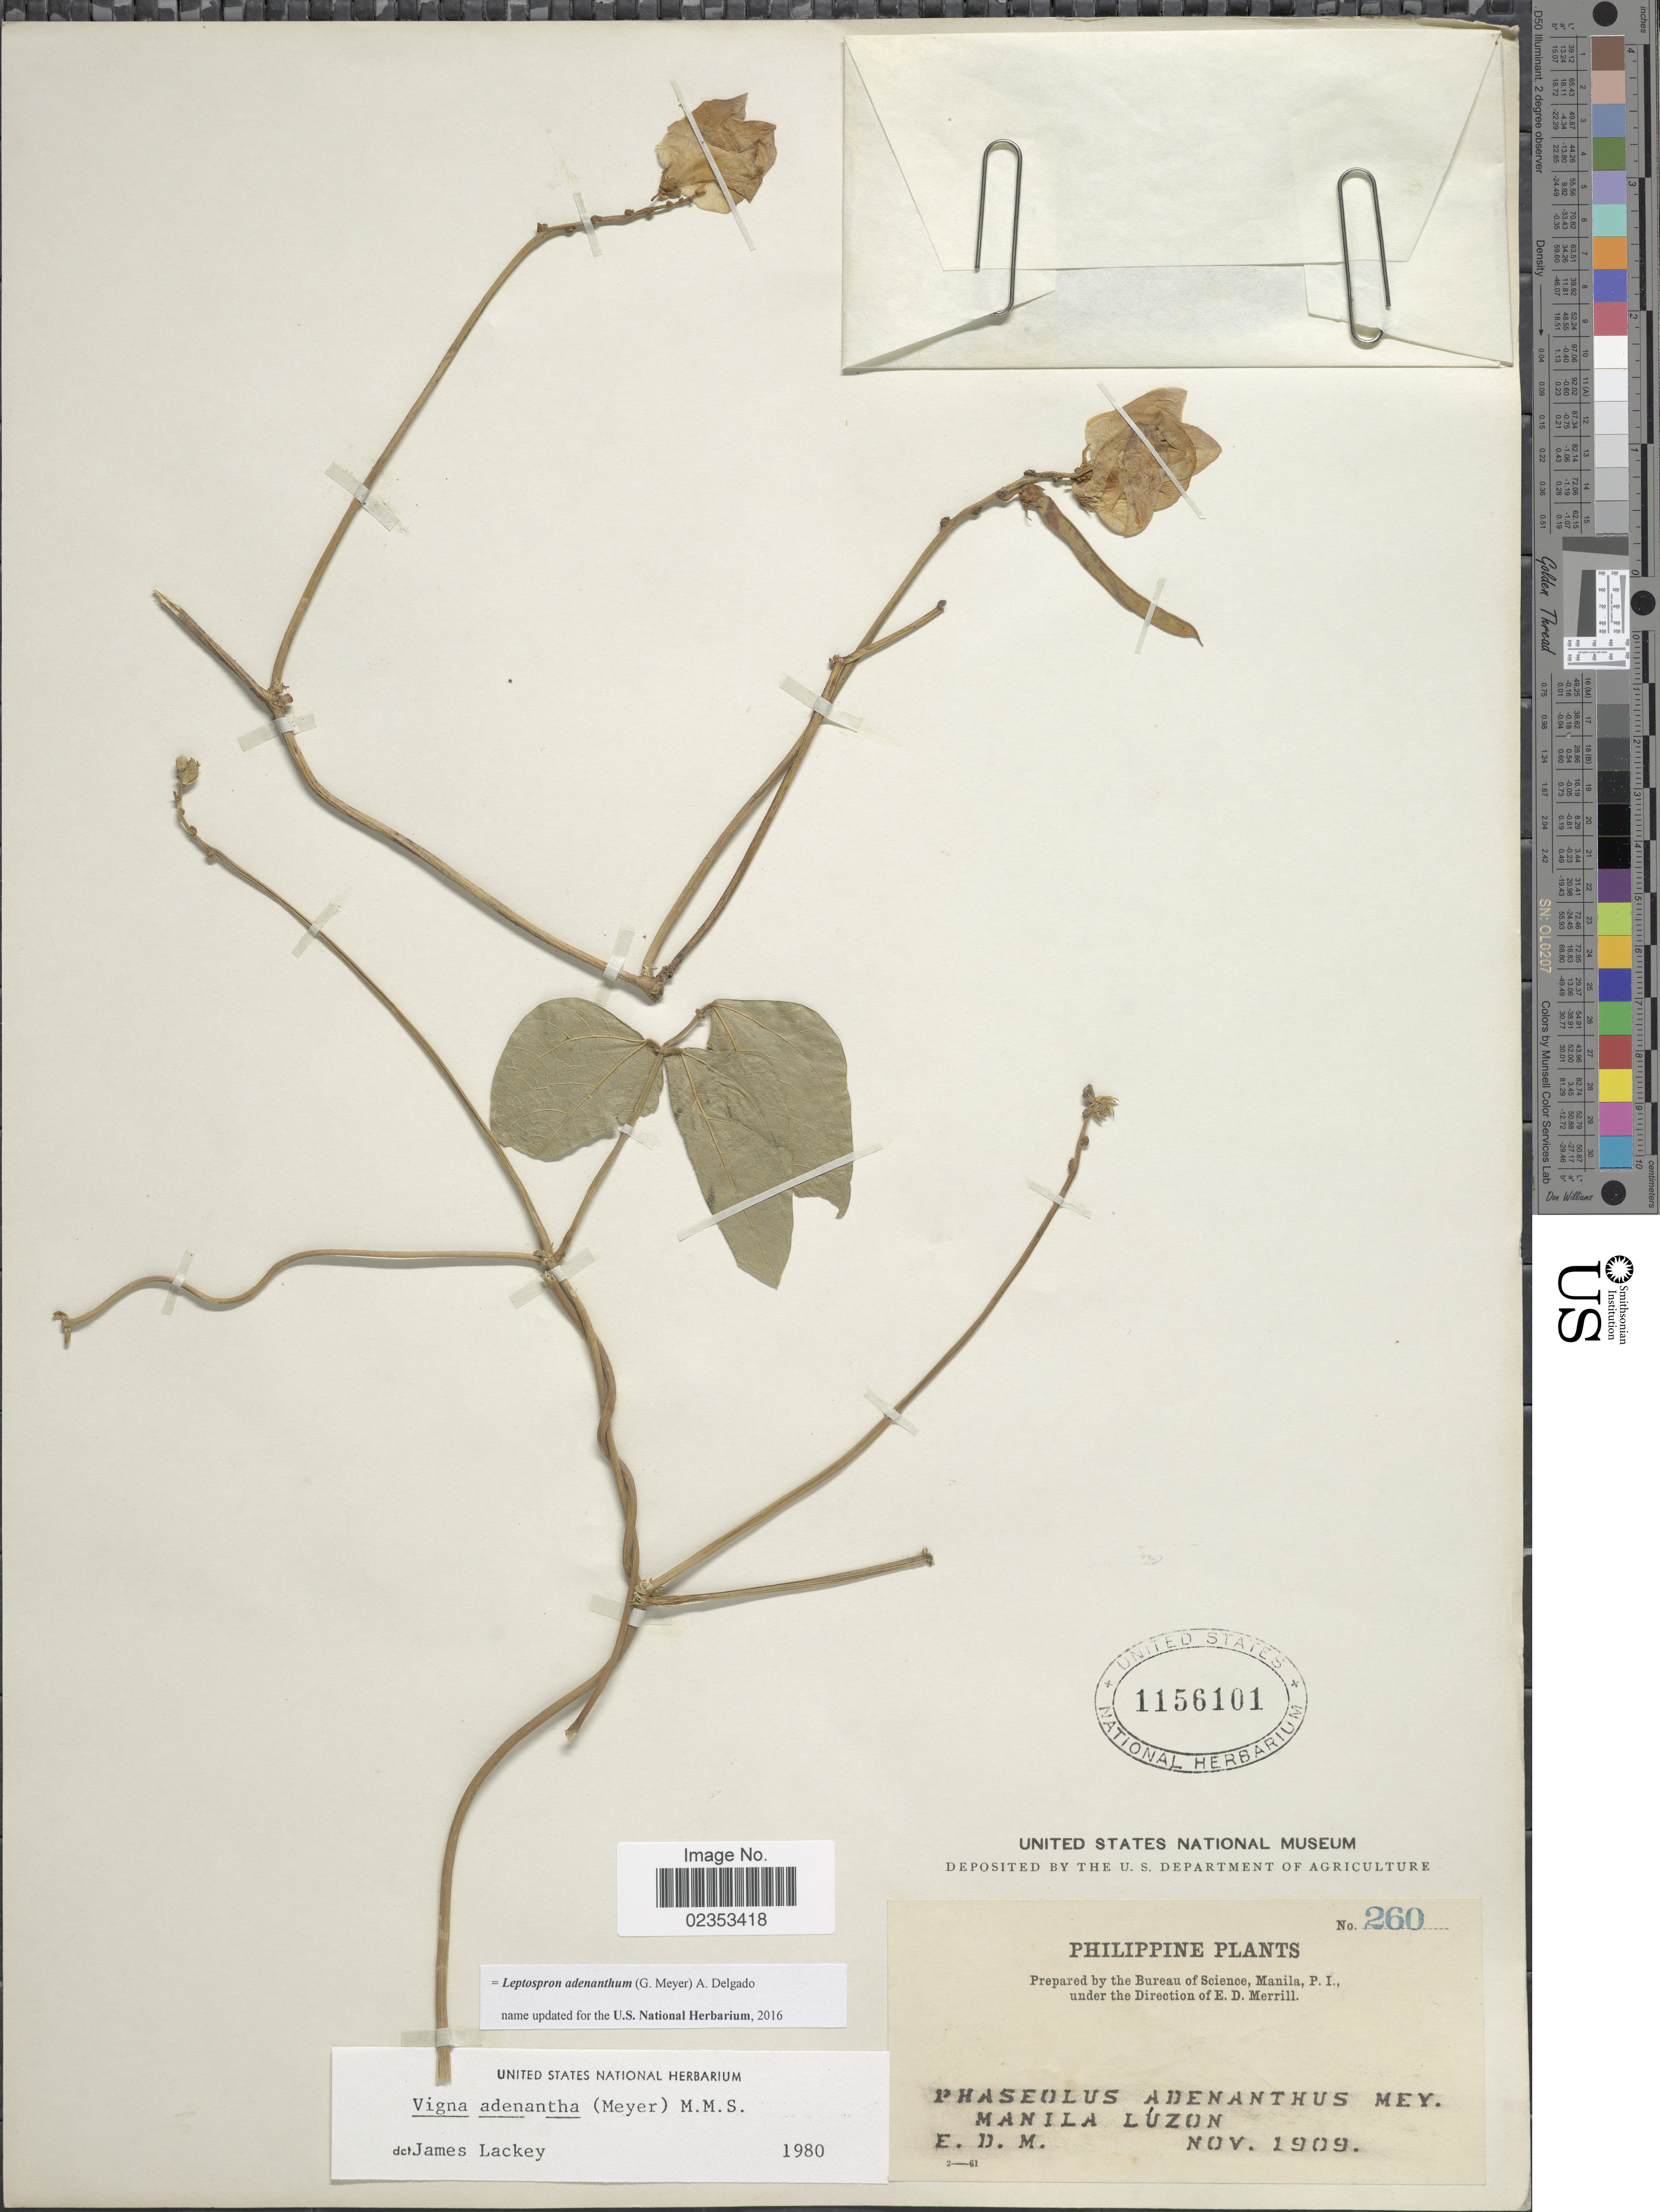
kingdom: Plantae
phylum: Tracheophyta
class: Magnoliopsida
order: Fabales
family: Fabaceae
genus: Leptospron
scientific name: Leptospron sp.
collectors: E. D. Merrill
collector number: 260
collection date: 1909-11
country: Philippines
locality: Manila Luzon.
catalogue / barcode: US 1156101